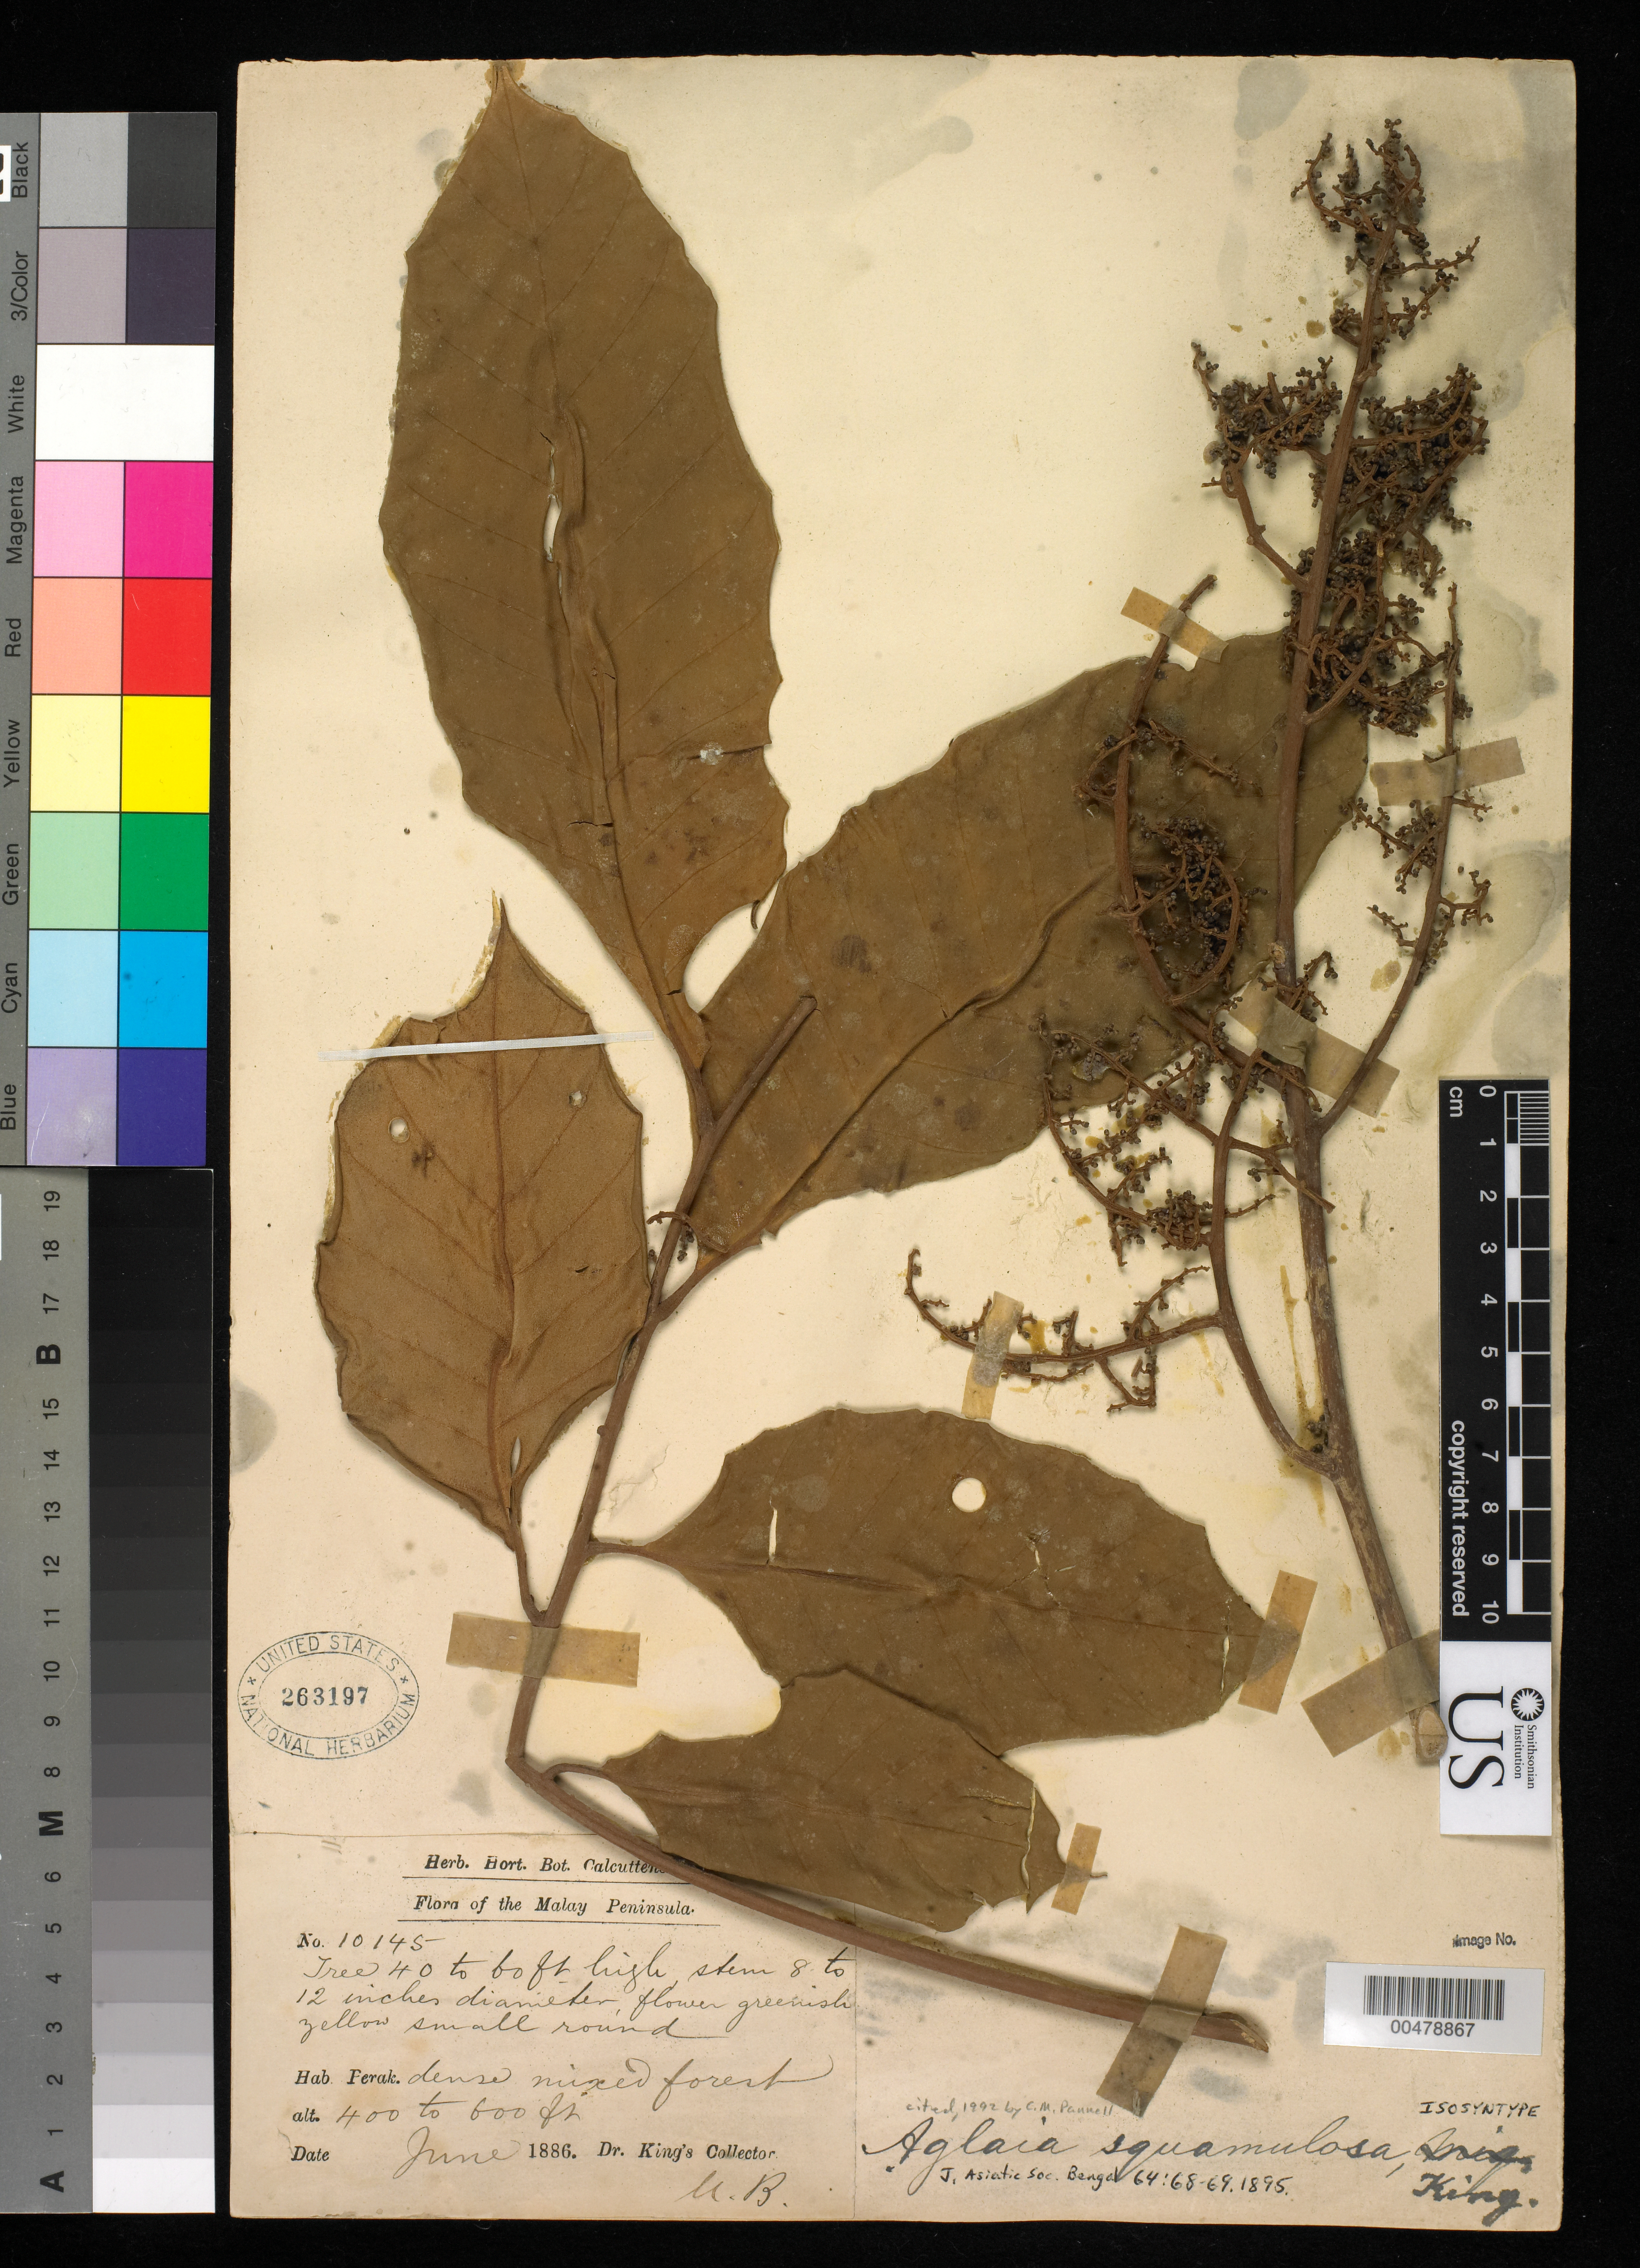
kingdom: Plantae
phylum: Tracheophyta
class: Magnoliopsida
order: Sapindales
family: Meliaceae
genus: Aglaia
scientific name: Aglaia squamulosa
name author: King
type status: Isosyntype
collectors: Dr. King's collector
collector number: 10145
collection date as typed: Jun 1886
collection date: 1886-06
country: Malaysia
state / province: Perak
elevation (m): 122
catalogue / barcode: US 263197